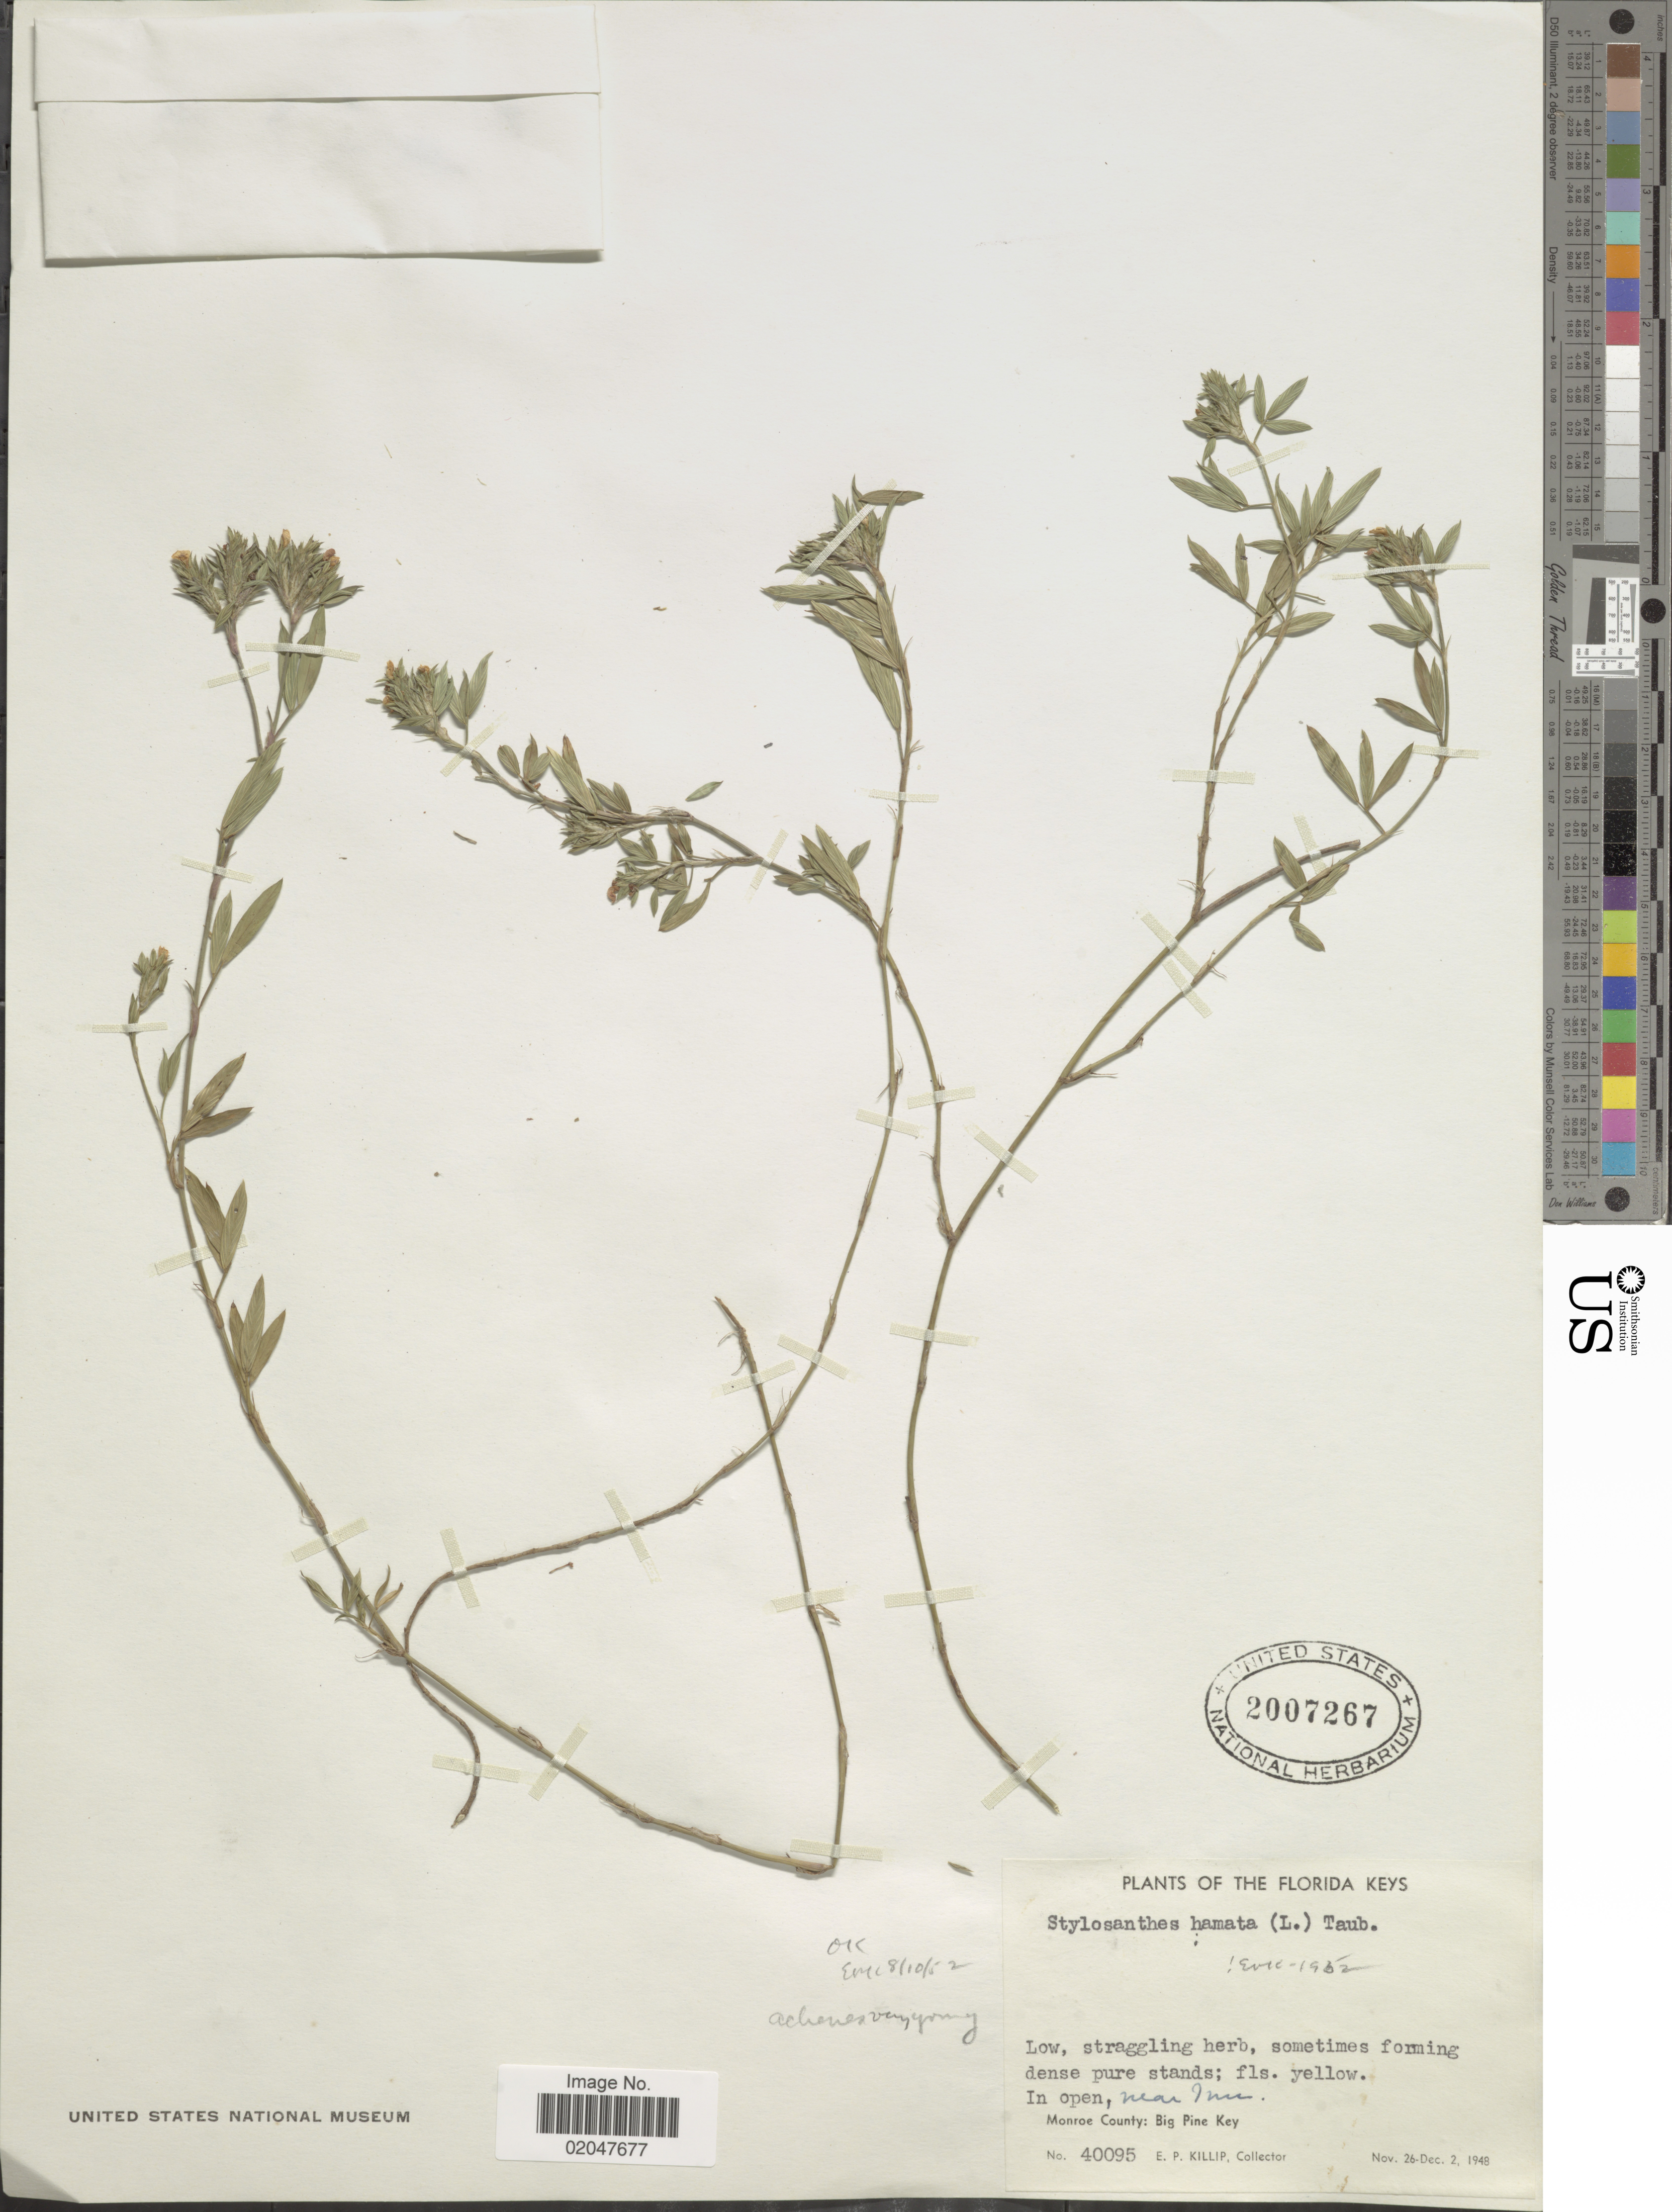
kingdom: Plantae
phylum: Tracheophyta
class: Magnoliopsida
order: Fabales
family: Fabaceae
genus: Stylosanthes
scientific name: Stylosanthes hamata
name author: (L.) Taub.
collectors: E. P. Killip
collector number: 40095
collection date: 1948-11-26/1948-12-02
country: United States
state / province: Florida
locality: Florida Keys, near Inn, Monroe County, Big Pine Key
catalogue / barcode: US 2007267